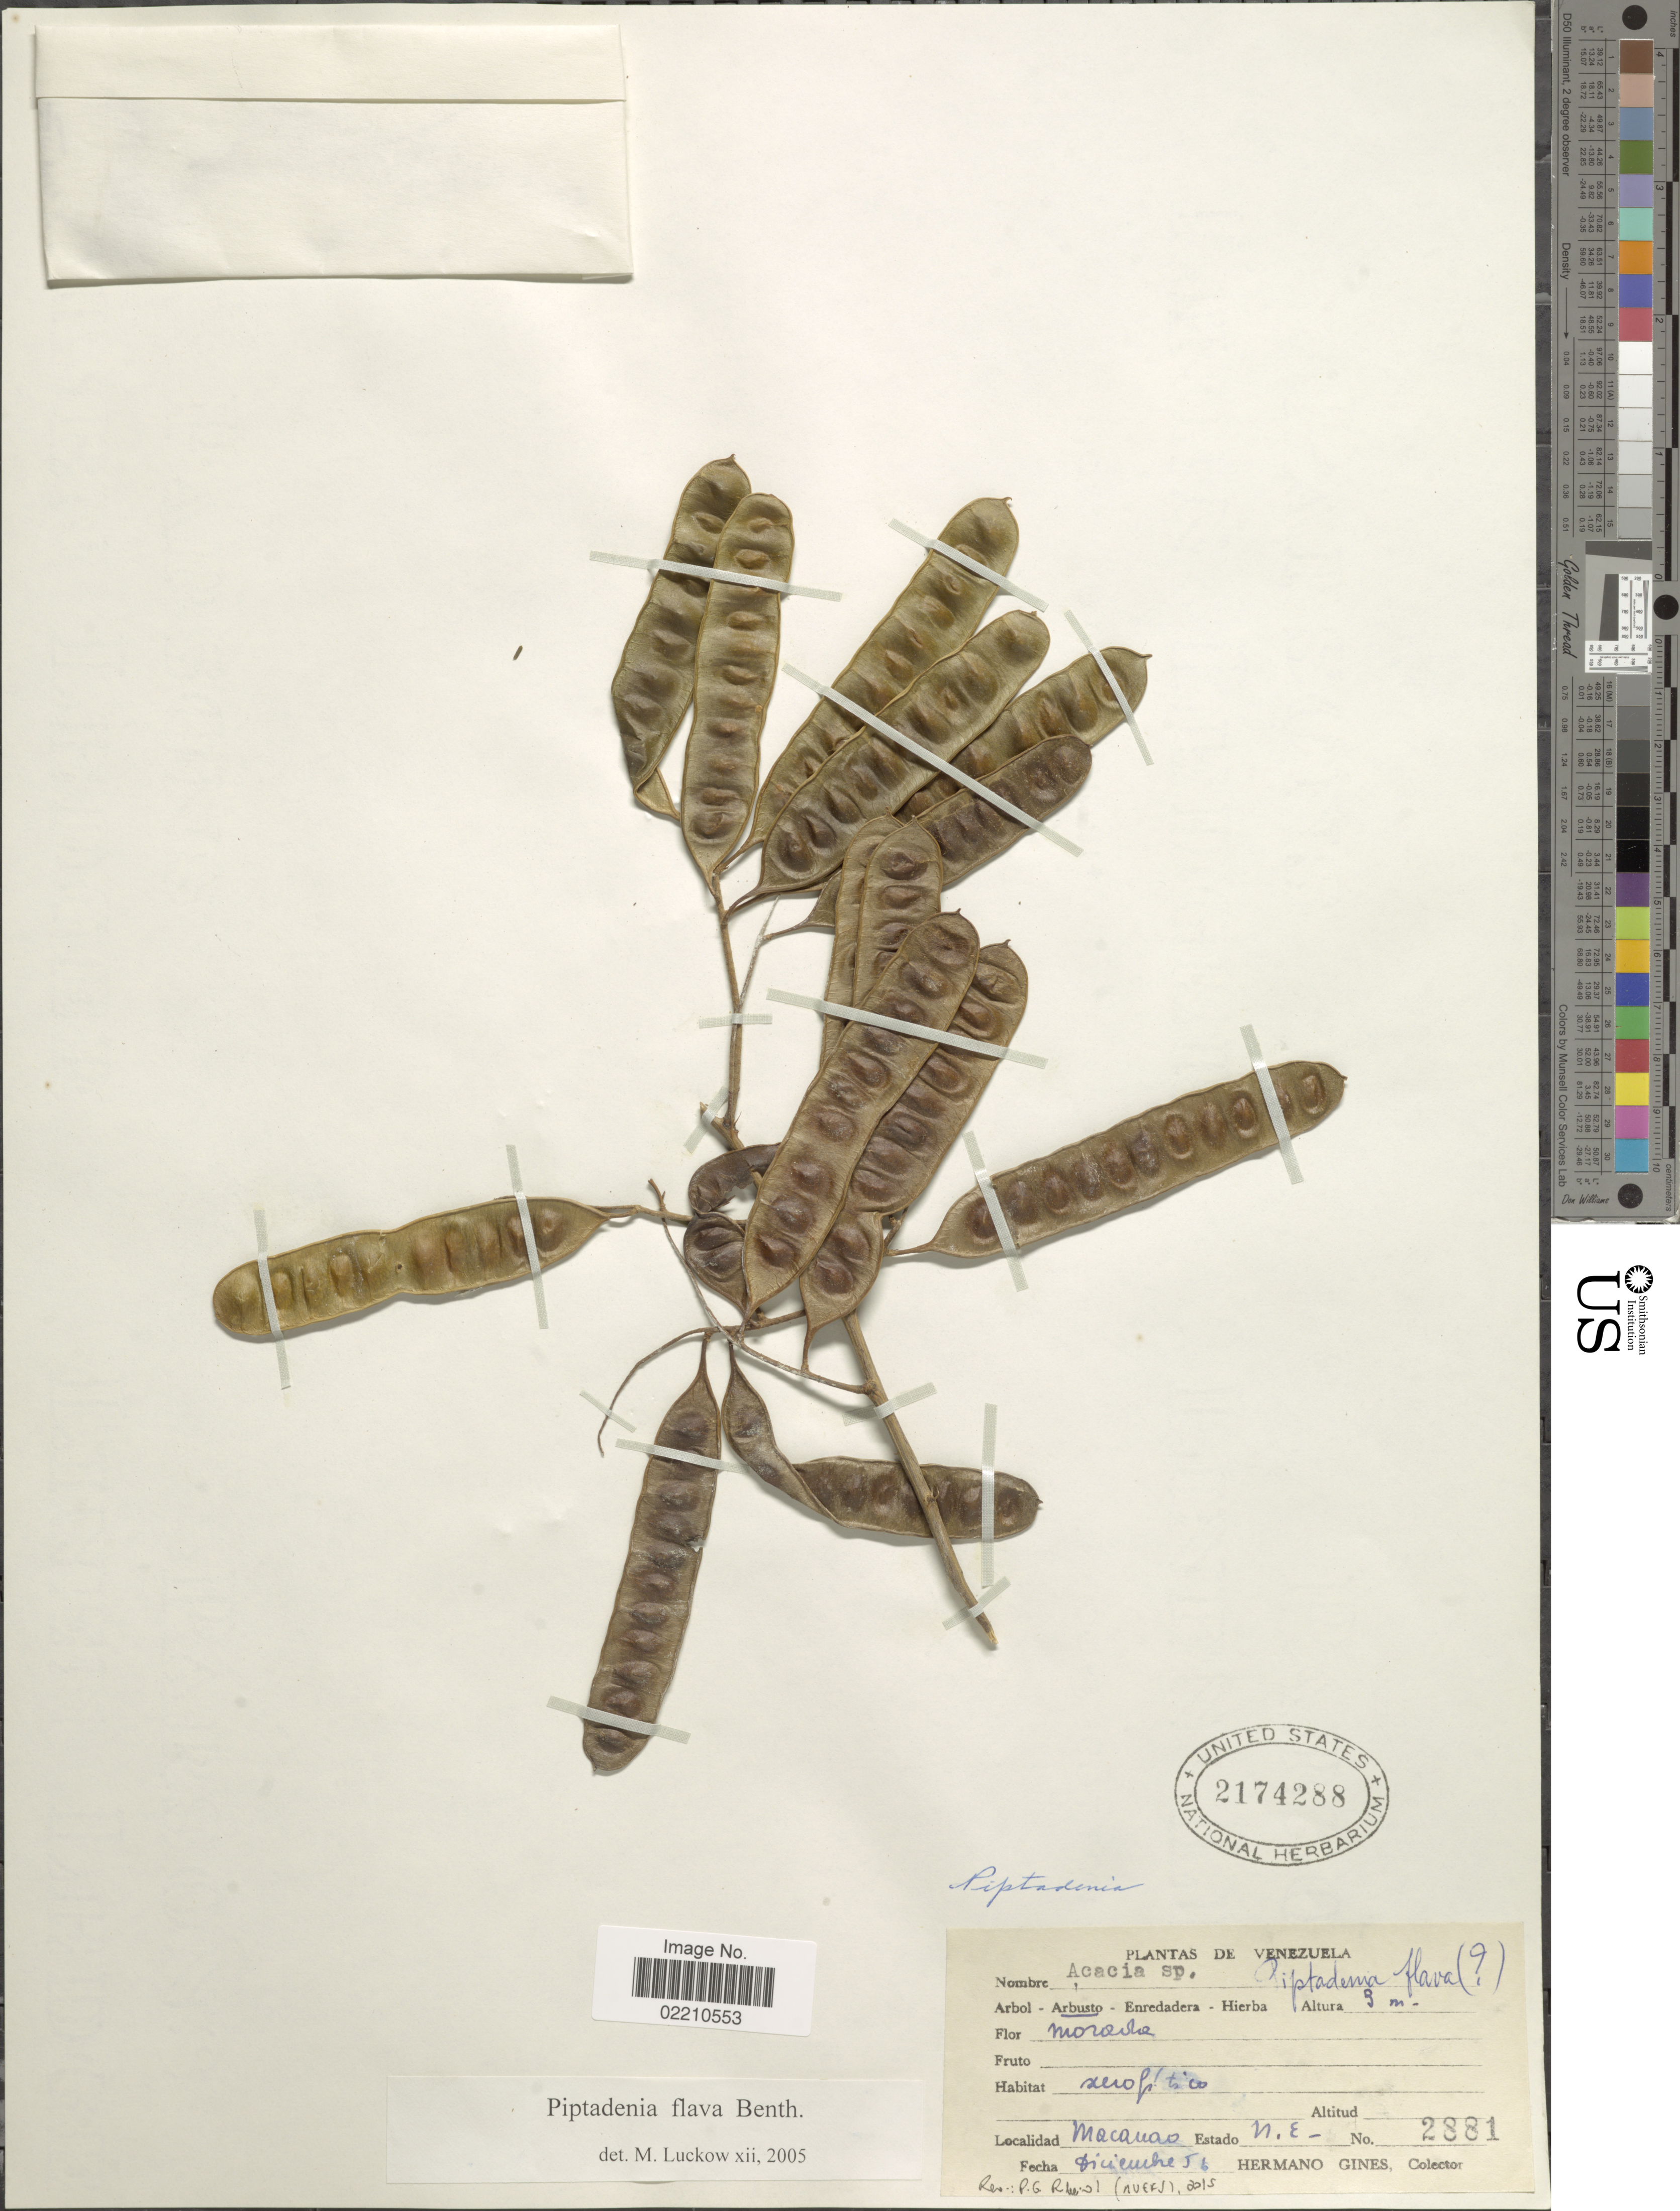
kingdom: Plantae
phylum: Tracheophyta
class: Magnoliopsida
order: Fabales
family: Fabaceae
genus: Piptadenia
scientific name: Piptadenia flava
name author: (DC.) Benth.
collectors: Bro. Gines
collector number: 2881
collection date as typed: Transcribed d/m/y: /12/56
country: Venezuela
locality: Macauao, Estado N. E.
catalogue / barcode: US 2174288